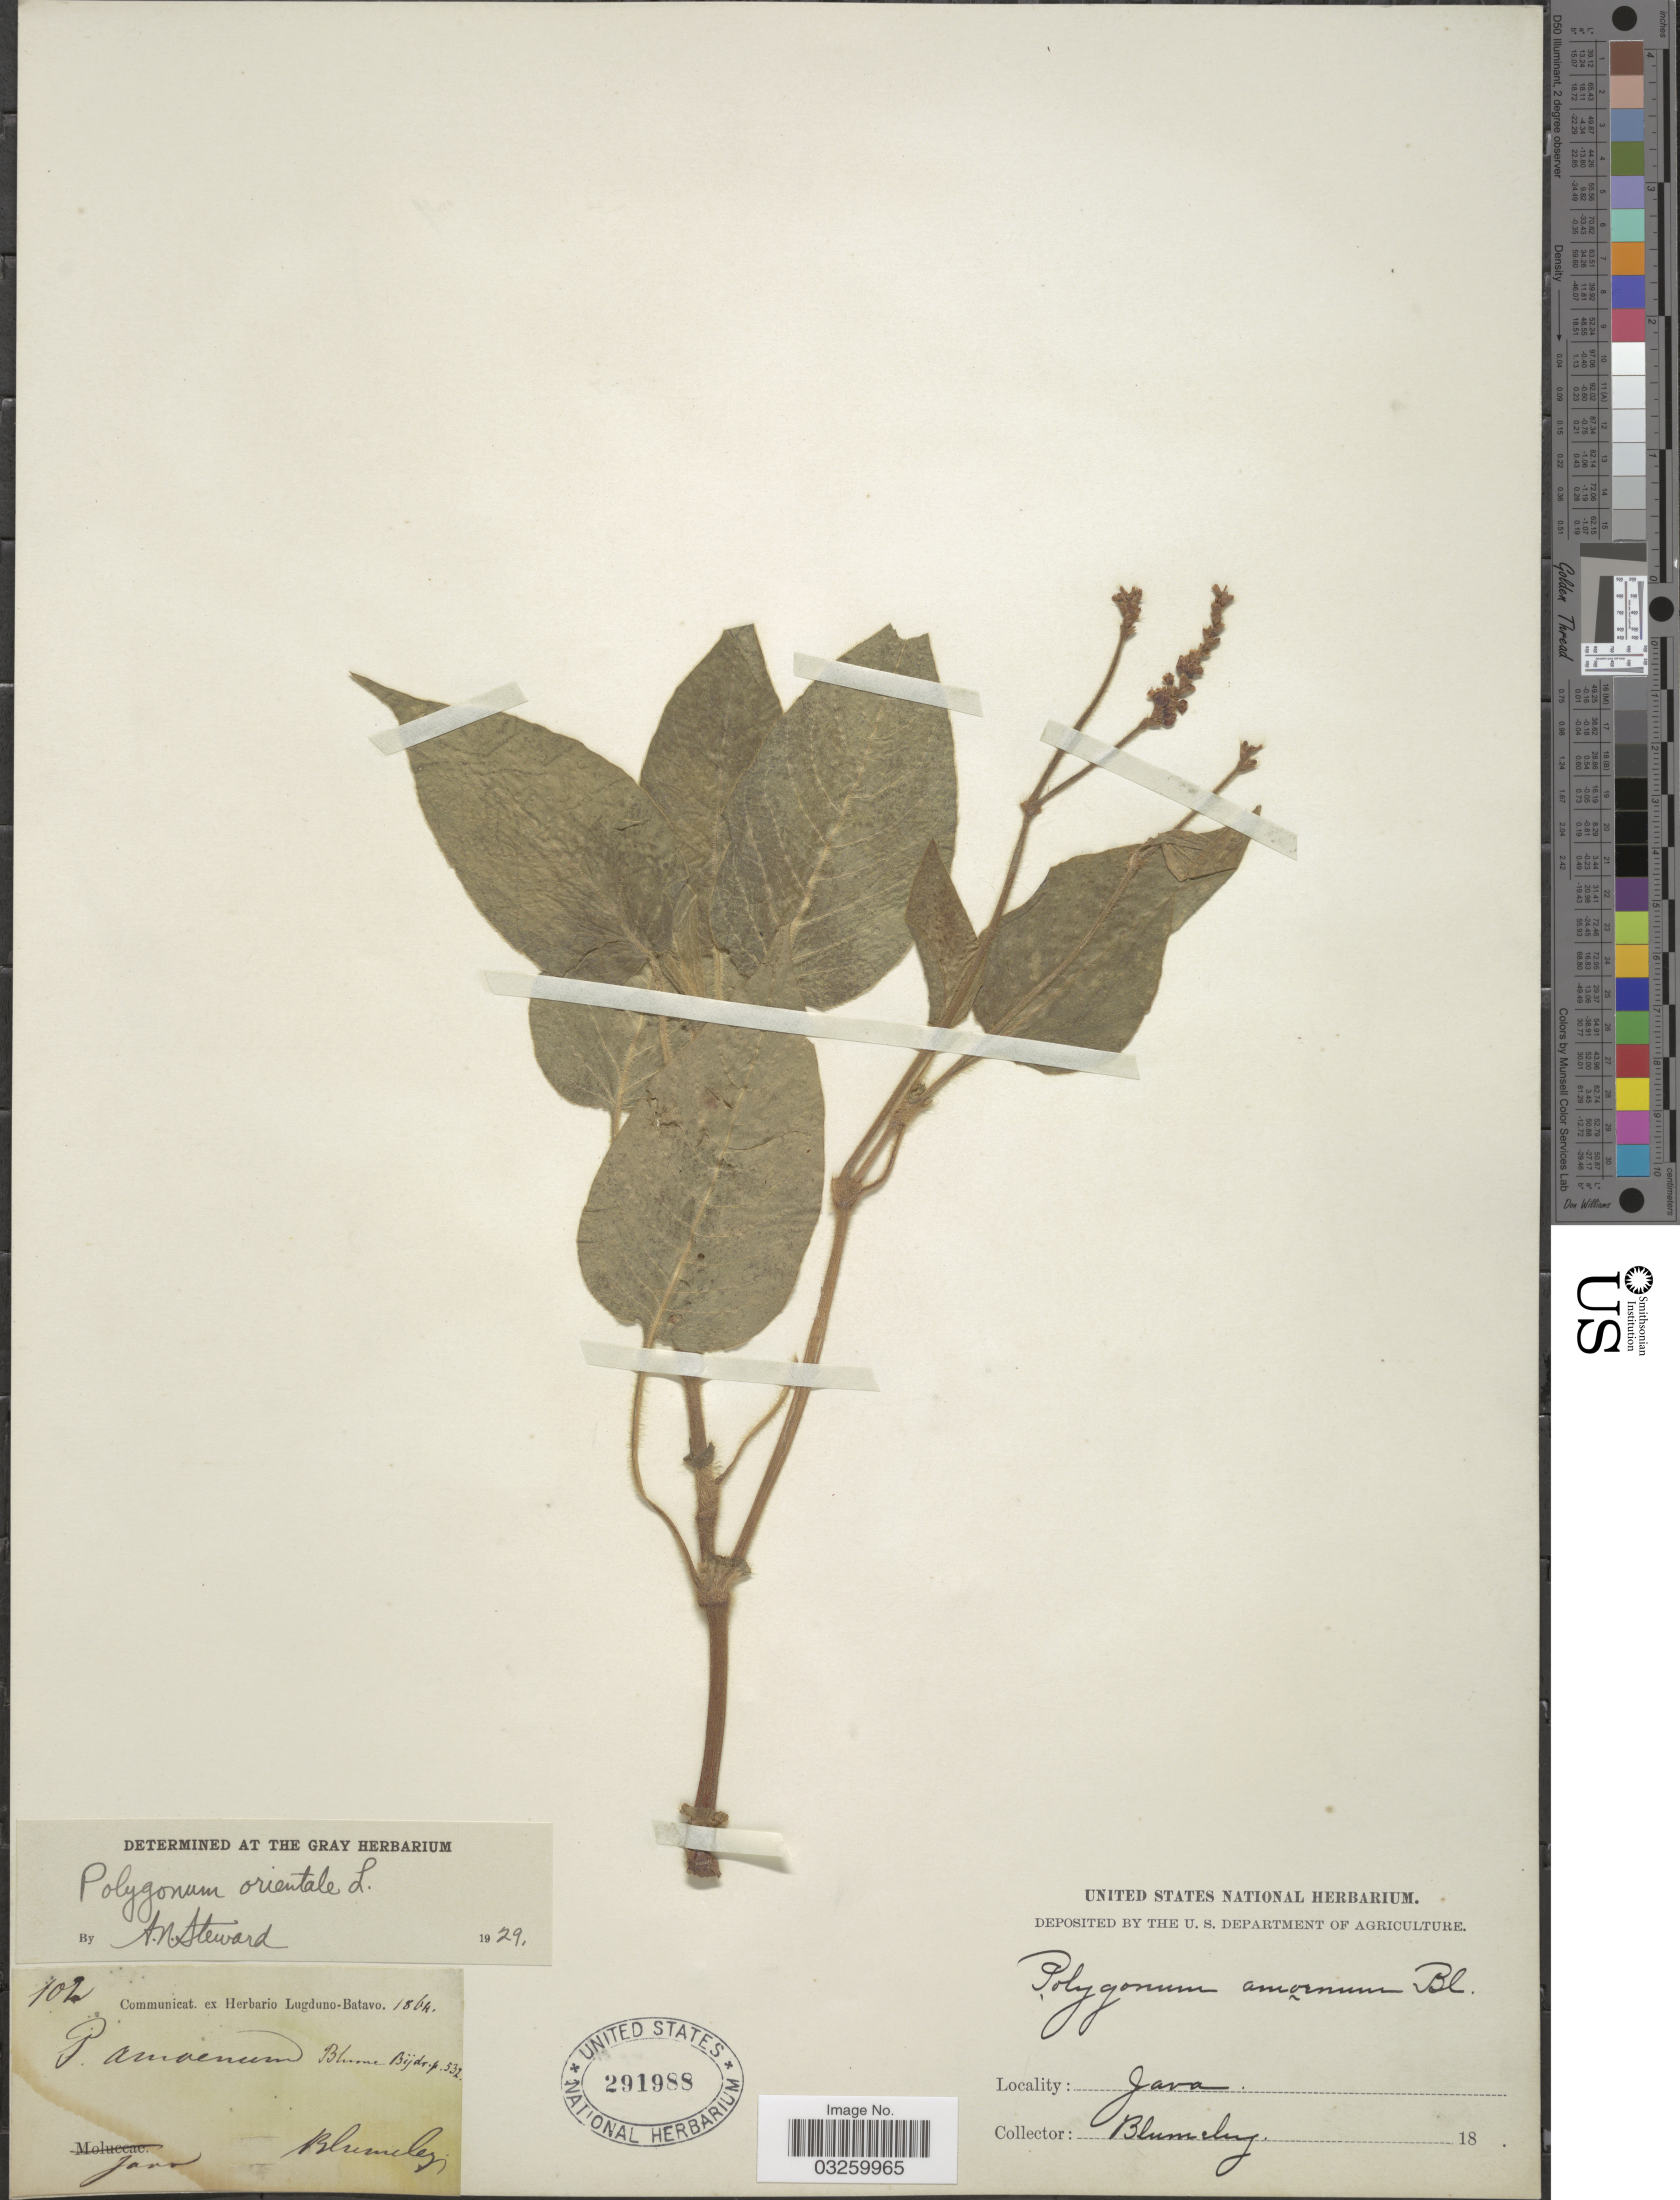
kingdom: Plantae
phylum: Tracheophyta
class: Magnoliopsida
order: Caryophyllales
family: Polygonaceae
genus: Persicaria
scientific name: Persicaria orientalis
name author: (L.) Spach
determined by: Wagner, W. L., (BOT), Smithsonian Institution - National Museum of Natural History (UNITED STATES)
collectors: Blumeley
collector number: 104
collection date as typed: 18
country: Indonesia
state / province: Java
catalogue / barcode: US 291988